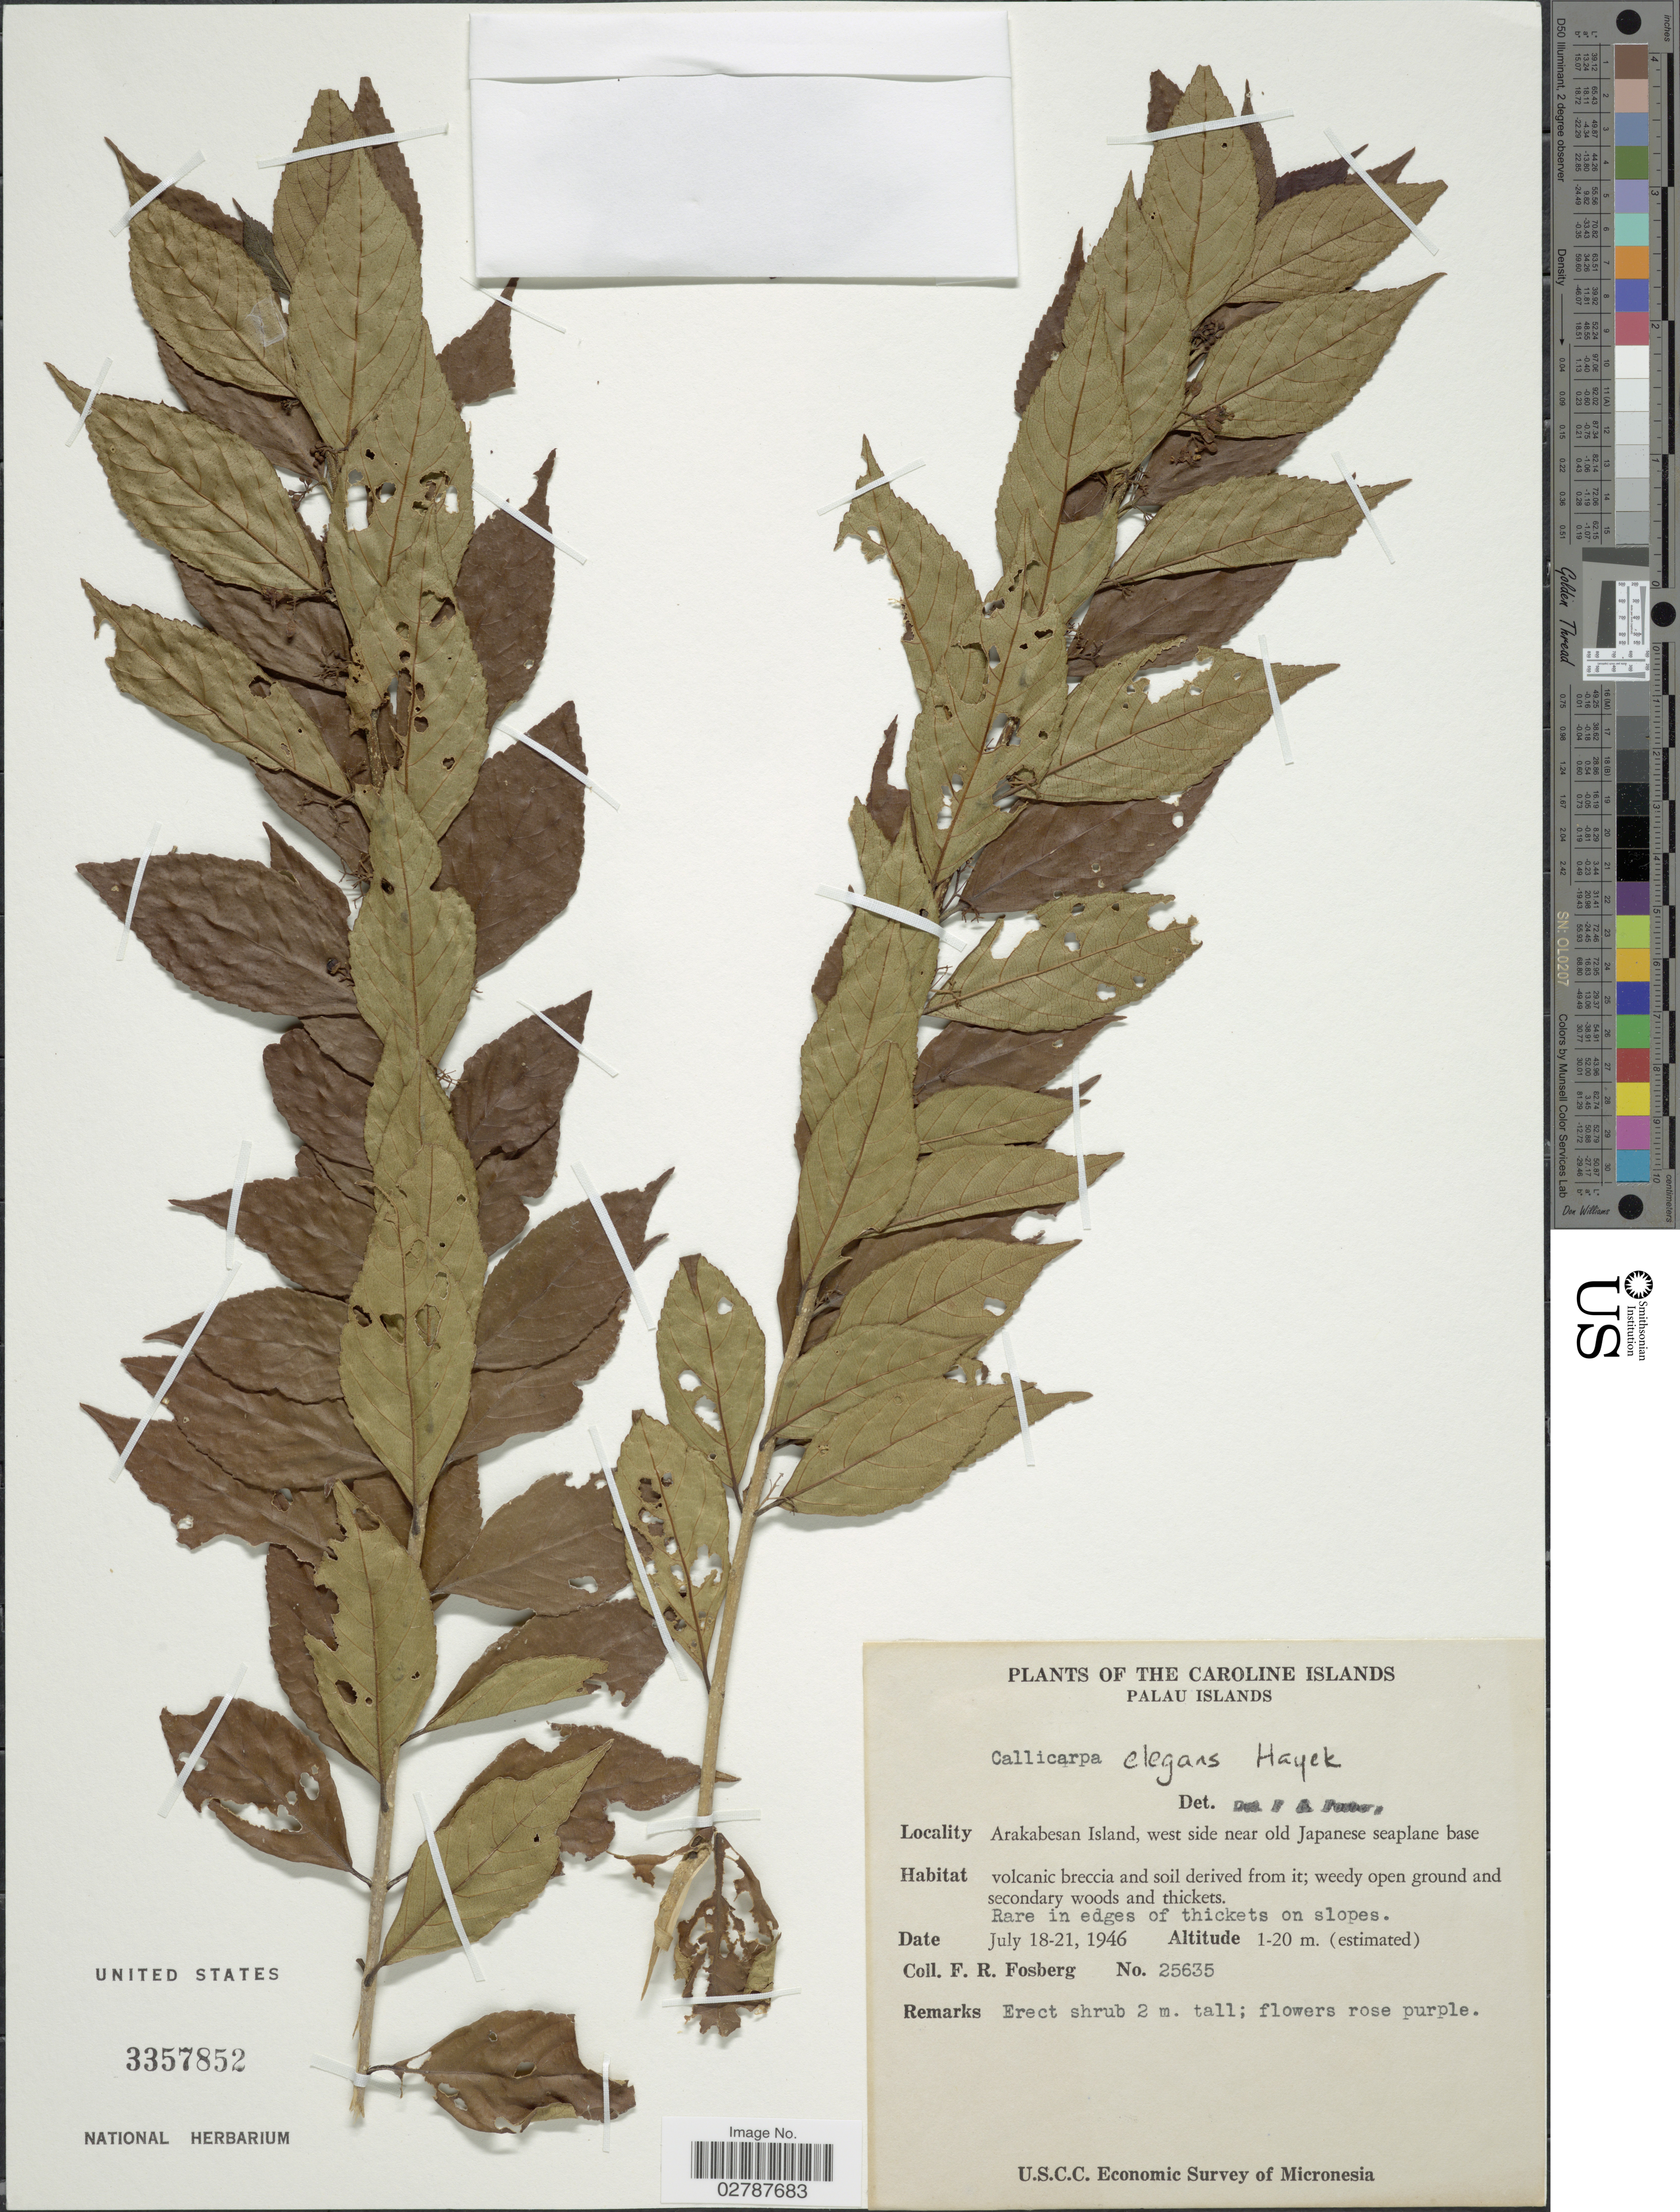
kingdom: Plantae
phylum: Tracheophyta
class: Magnoliopsida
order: Lamiales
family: Lamiaceae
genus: Callicarpa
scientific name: Callicarpa elegans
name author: Hayek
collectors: F. R. Fosberg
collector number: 25635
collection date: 1946-07-18/1946-07-21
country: Palau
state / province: Koror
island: Ngerekebesang [Arakabesan]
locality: The Caroline Islands. Palau Islands. Arakabesan Island, west side near old Japanese seaplane base.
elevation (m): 1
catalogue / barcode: US 3357852